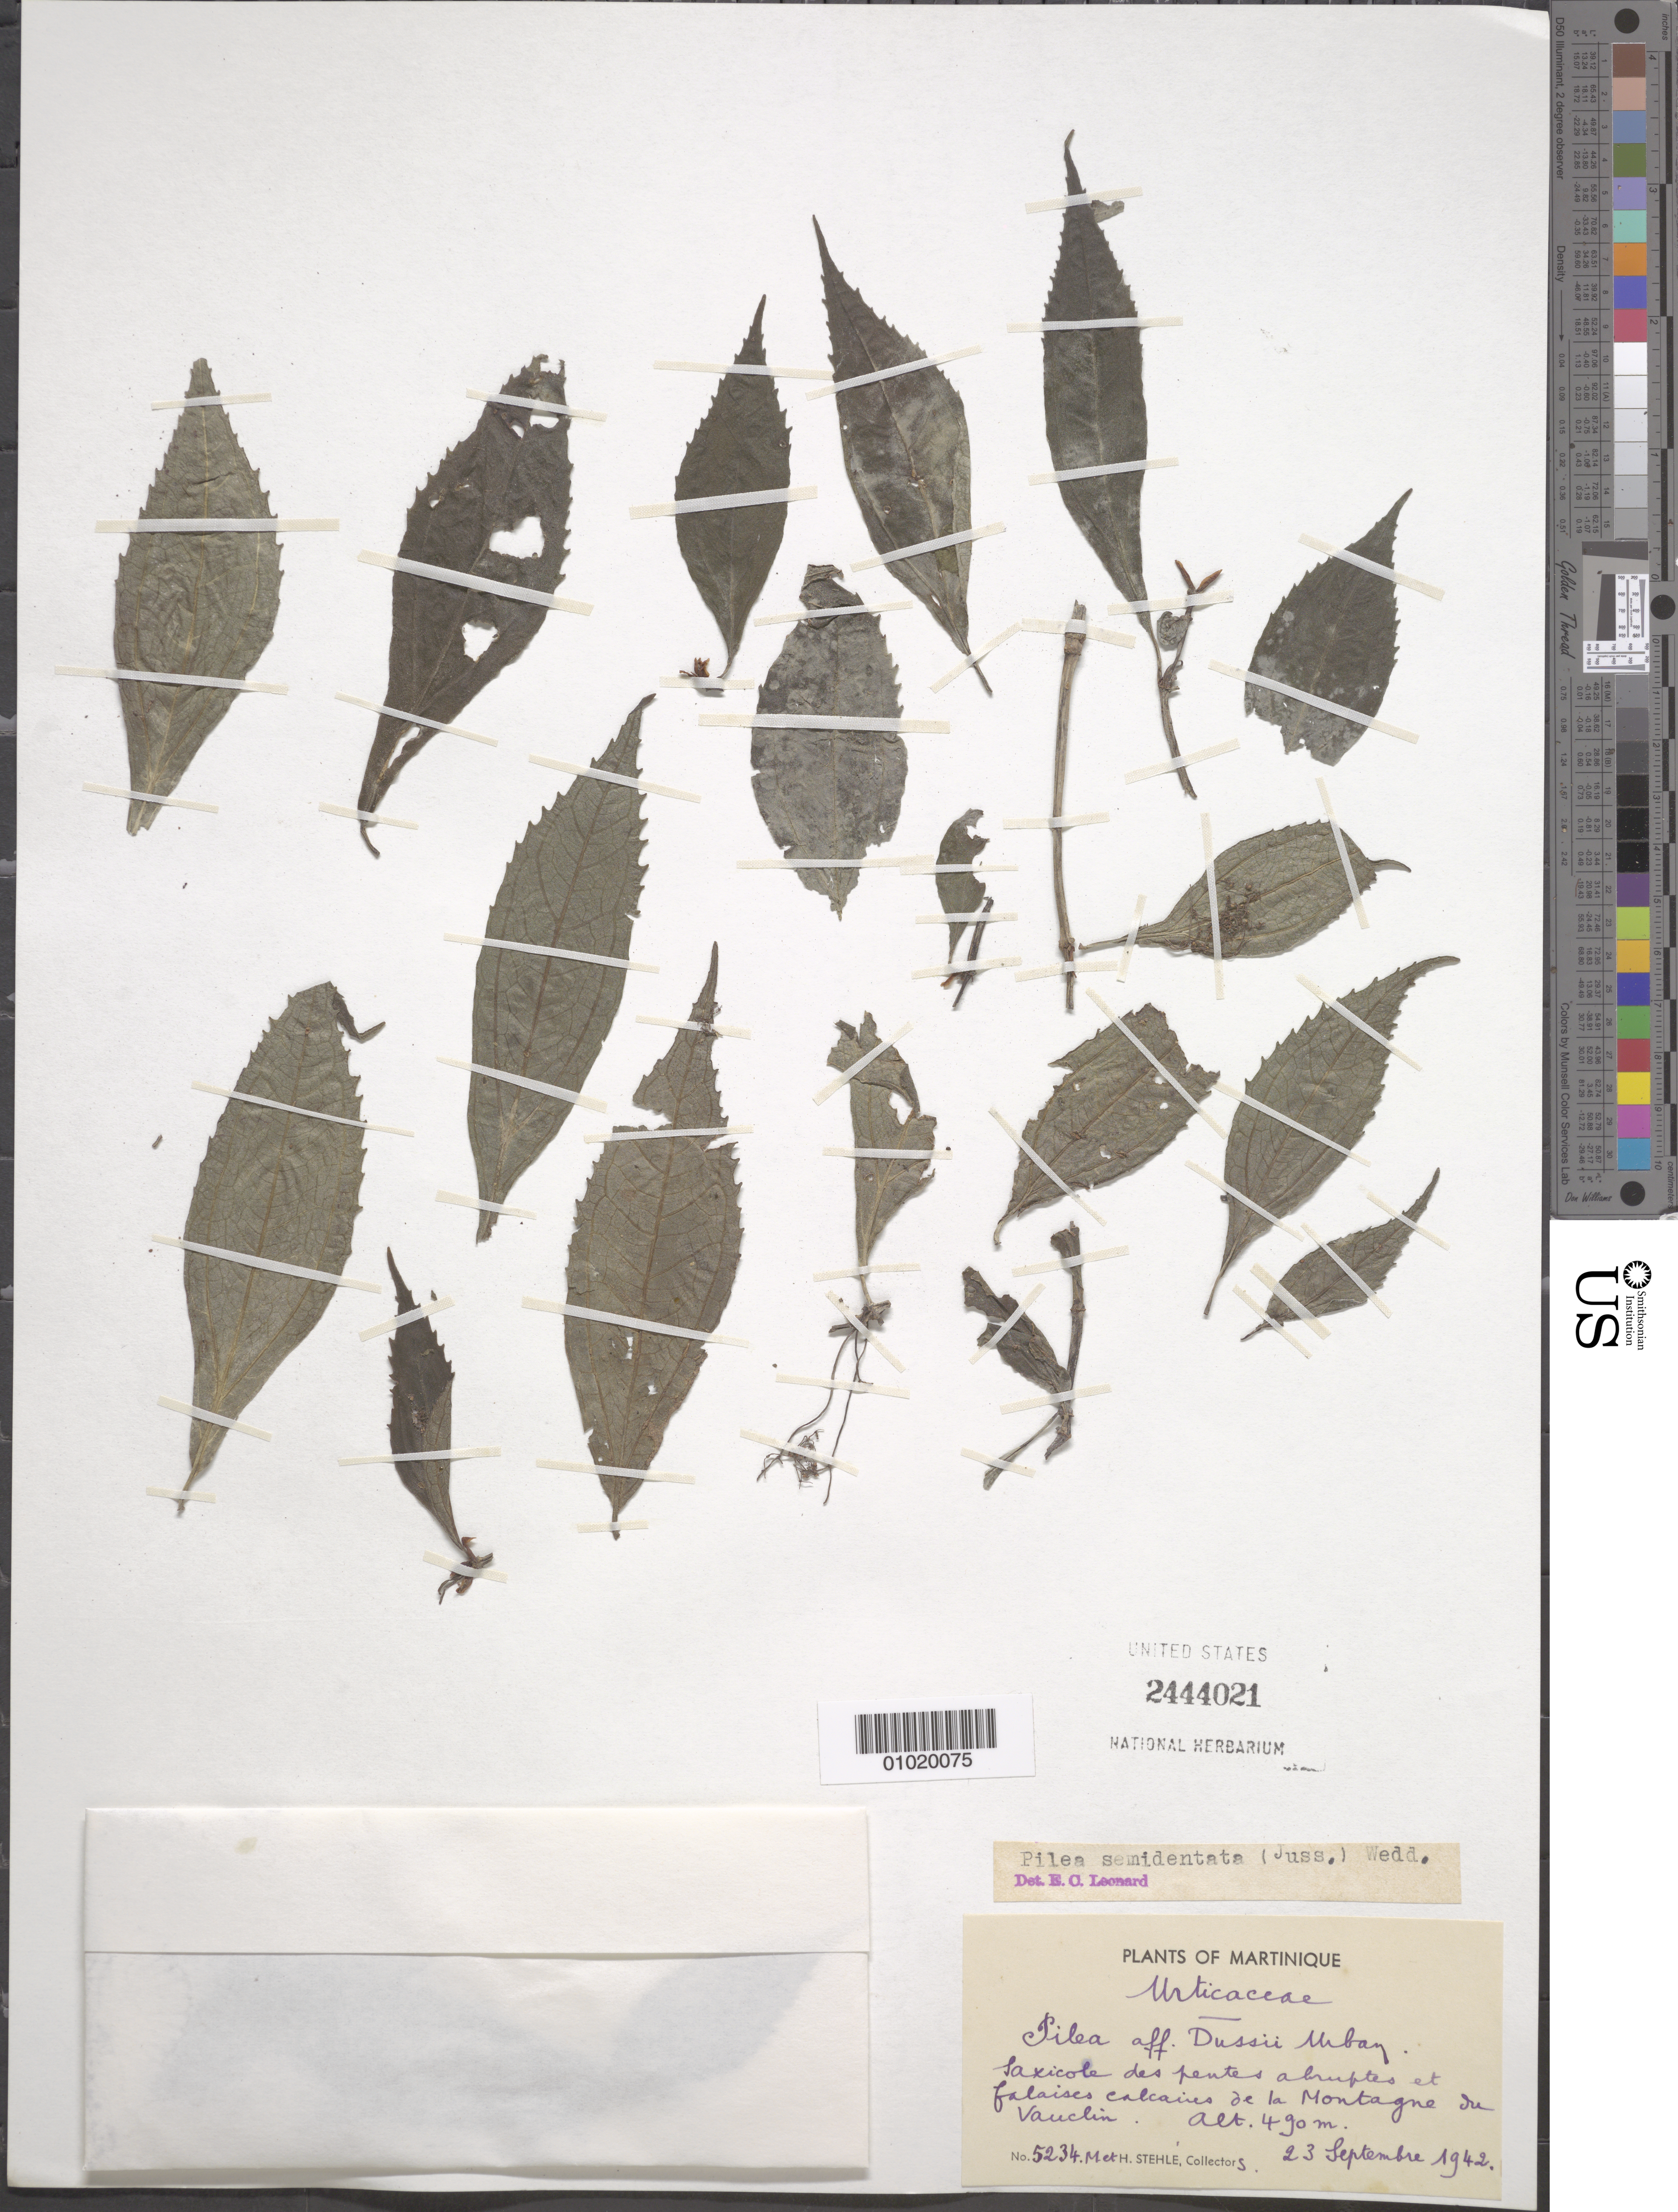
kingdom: Plantae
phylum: Tracheophyta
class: Magnoliopsida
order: Rosales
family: Urticaceae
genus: Pilea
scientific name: Pilea semidentata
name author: (Juss. ex Poir.) Wedd.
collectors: H. Stehlé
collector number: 5234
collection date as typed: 23 Sep 1942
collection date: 1942-09-23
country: Martinique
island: Martinique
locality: Des pentes abruptes et falaises calcaires de la Montagne du Vauclin.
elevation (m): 490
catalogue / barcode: US 2444021